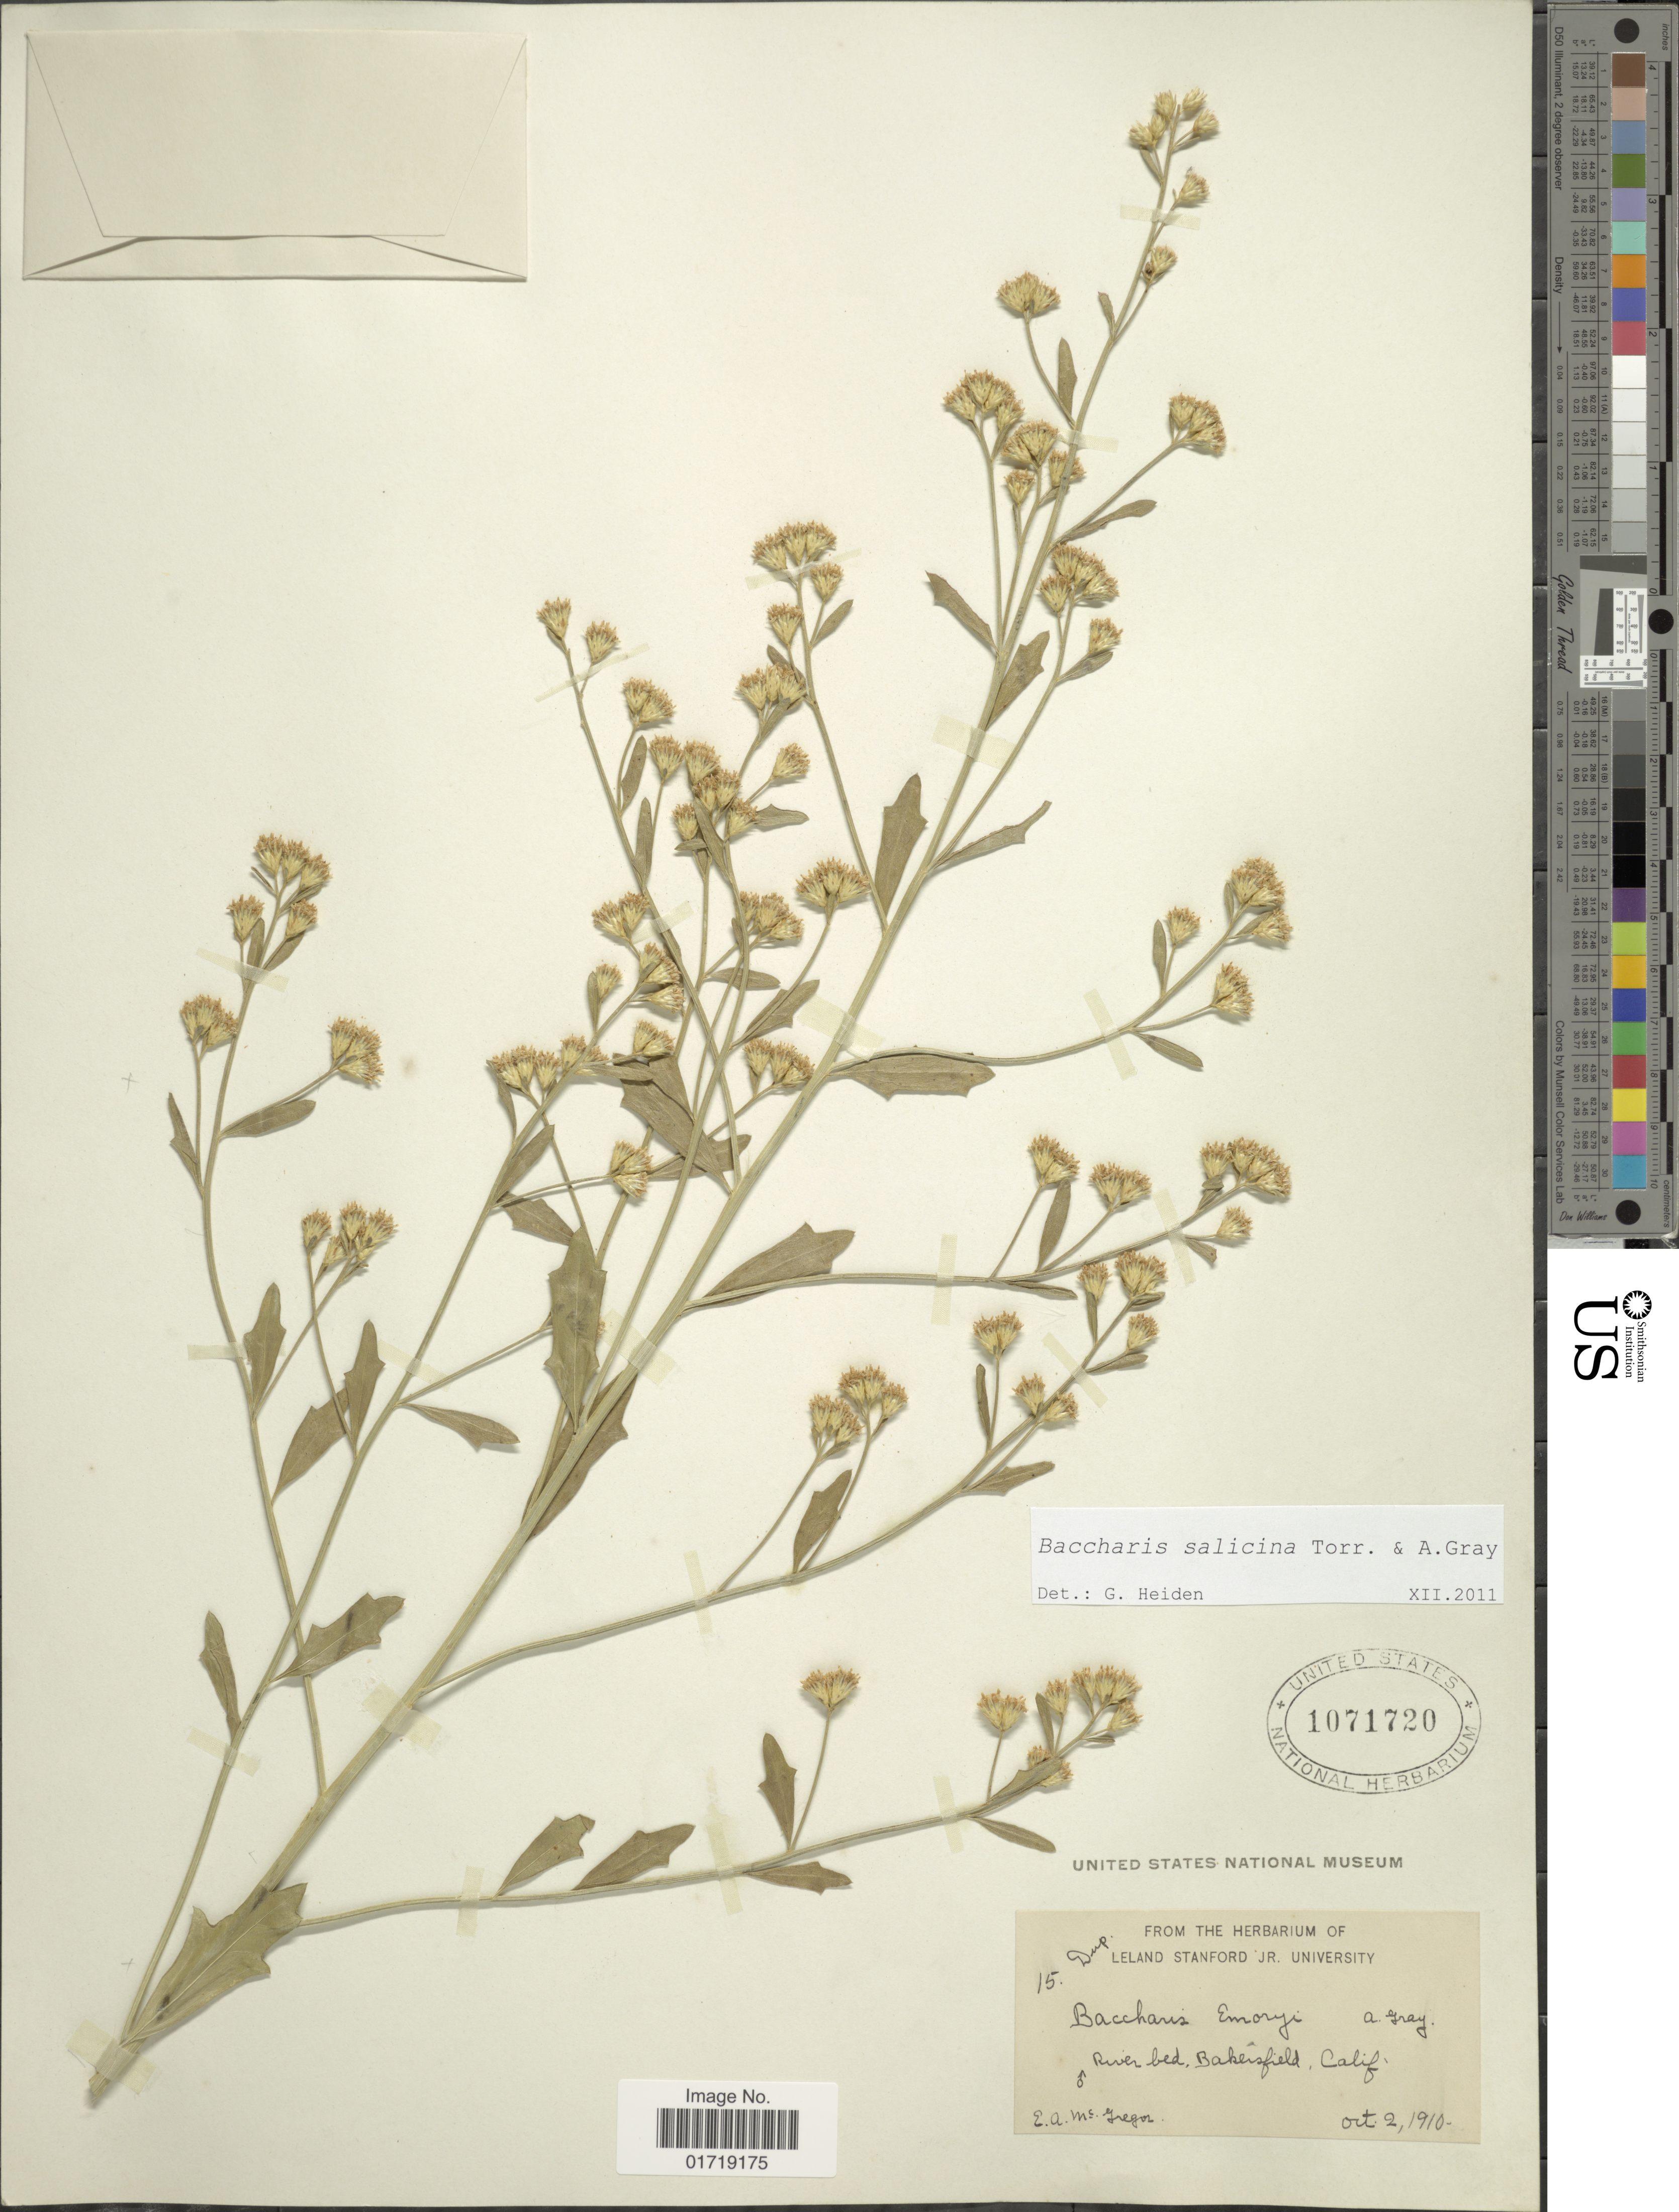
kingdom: Plantae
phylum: Tracheophyta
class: Magnoliopsida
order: Asterales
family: Asteraceae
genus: Baccharis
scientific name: Baccharis salicina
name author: Torr. & A. Gray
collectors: E. A. McGregor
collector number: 15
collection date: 1910-10-02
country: United States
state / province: California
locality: River bed, Bakersfield, Calif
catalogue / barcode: US 1071720